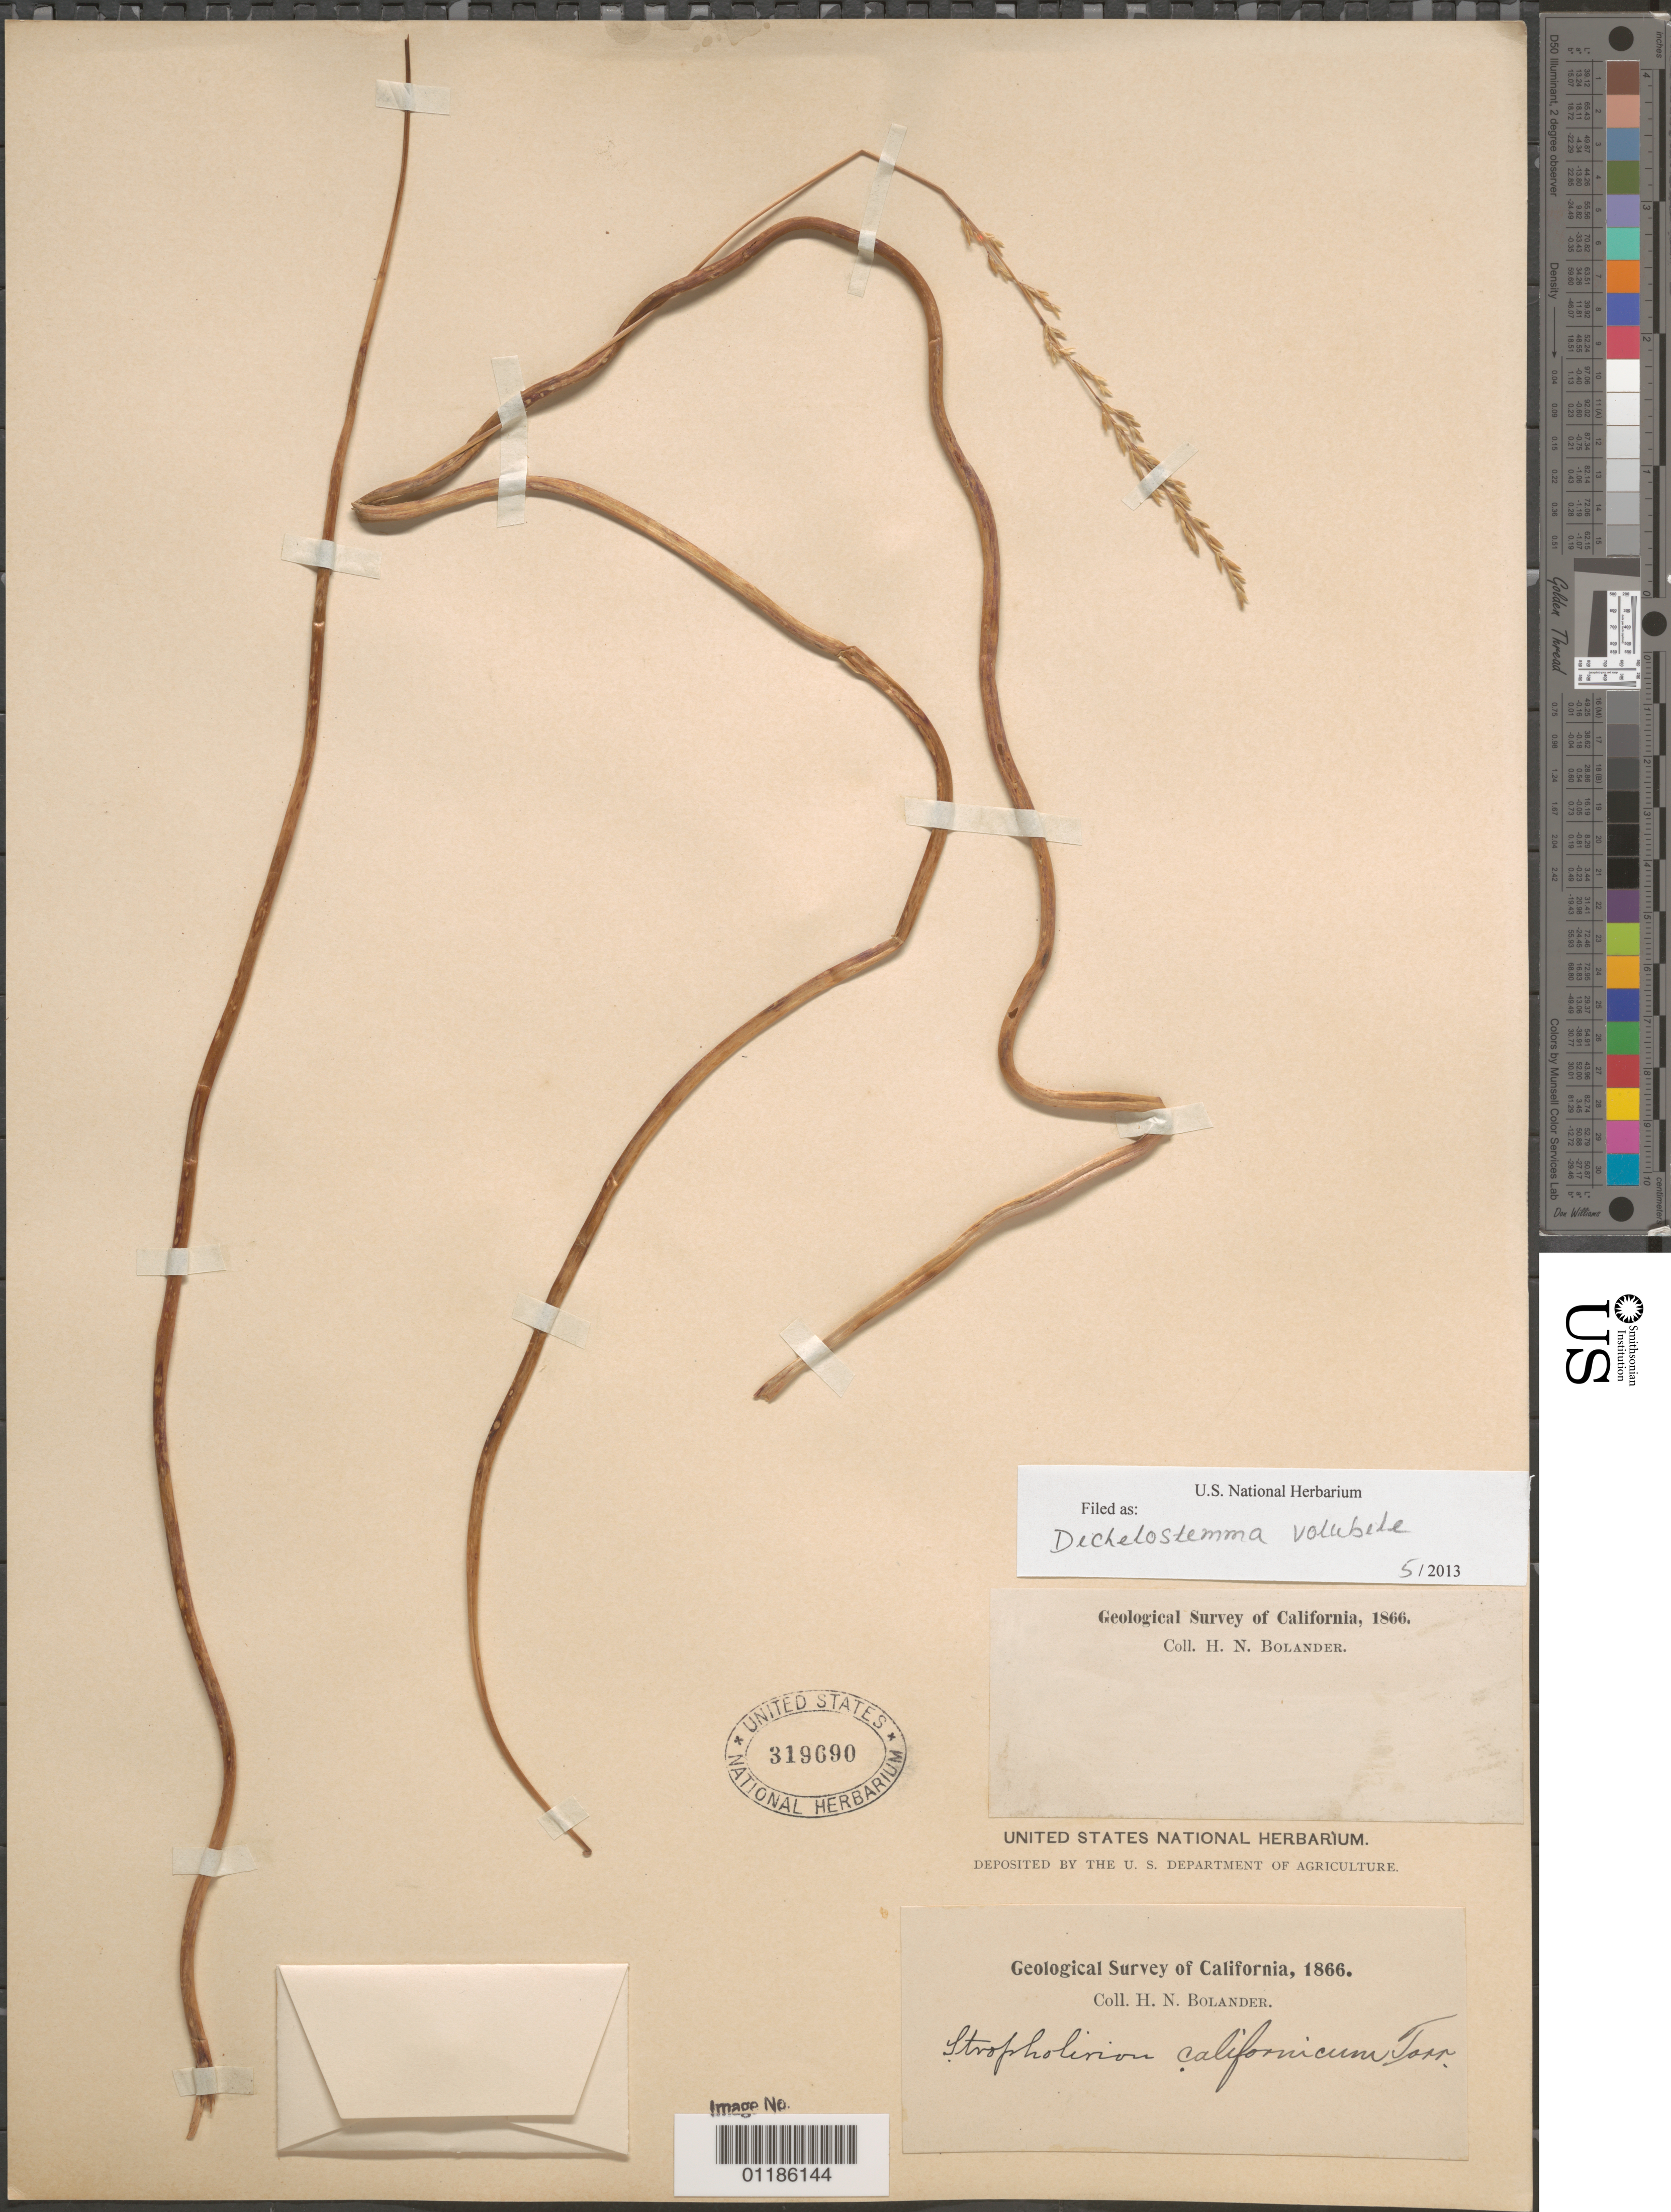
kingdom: Plantae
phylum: Tracheophyta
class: Liliopsida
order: Asparagales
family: Asparagaceae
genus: Dichelostemma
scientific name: Dichelostemma volubile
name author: A. Heller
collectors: H. Bolander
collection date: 1866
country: United States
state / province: California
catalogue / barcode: US 319690